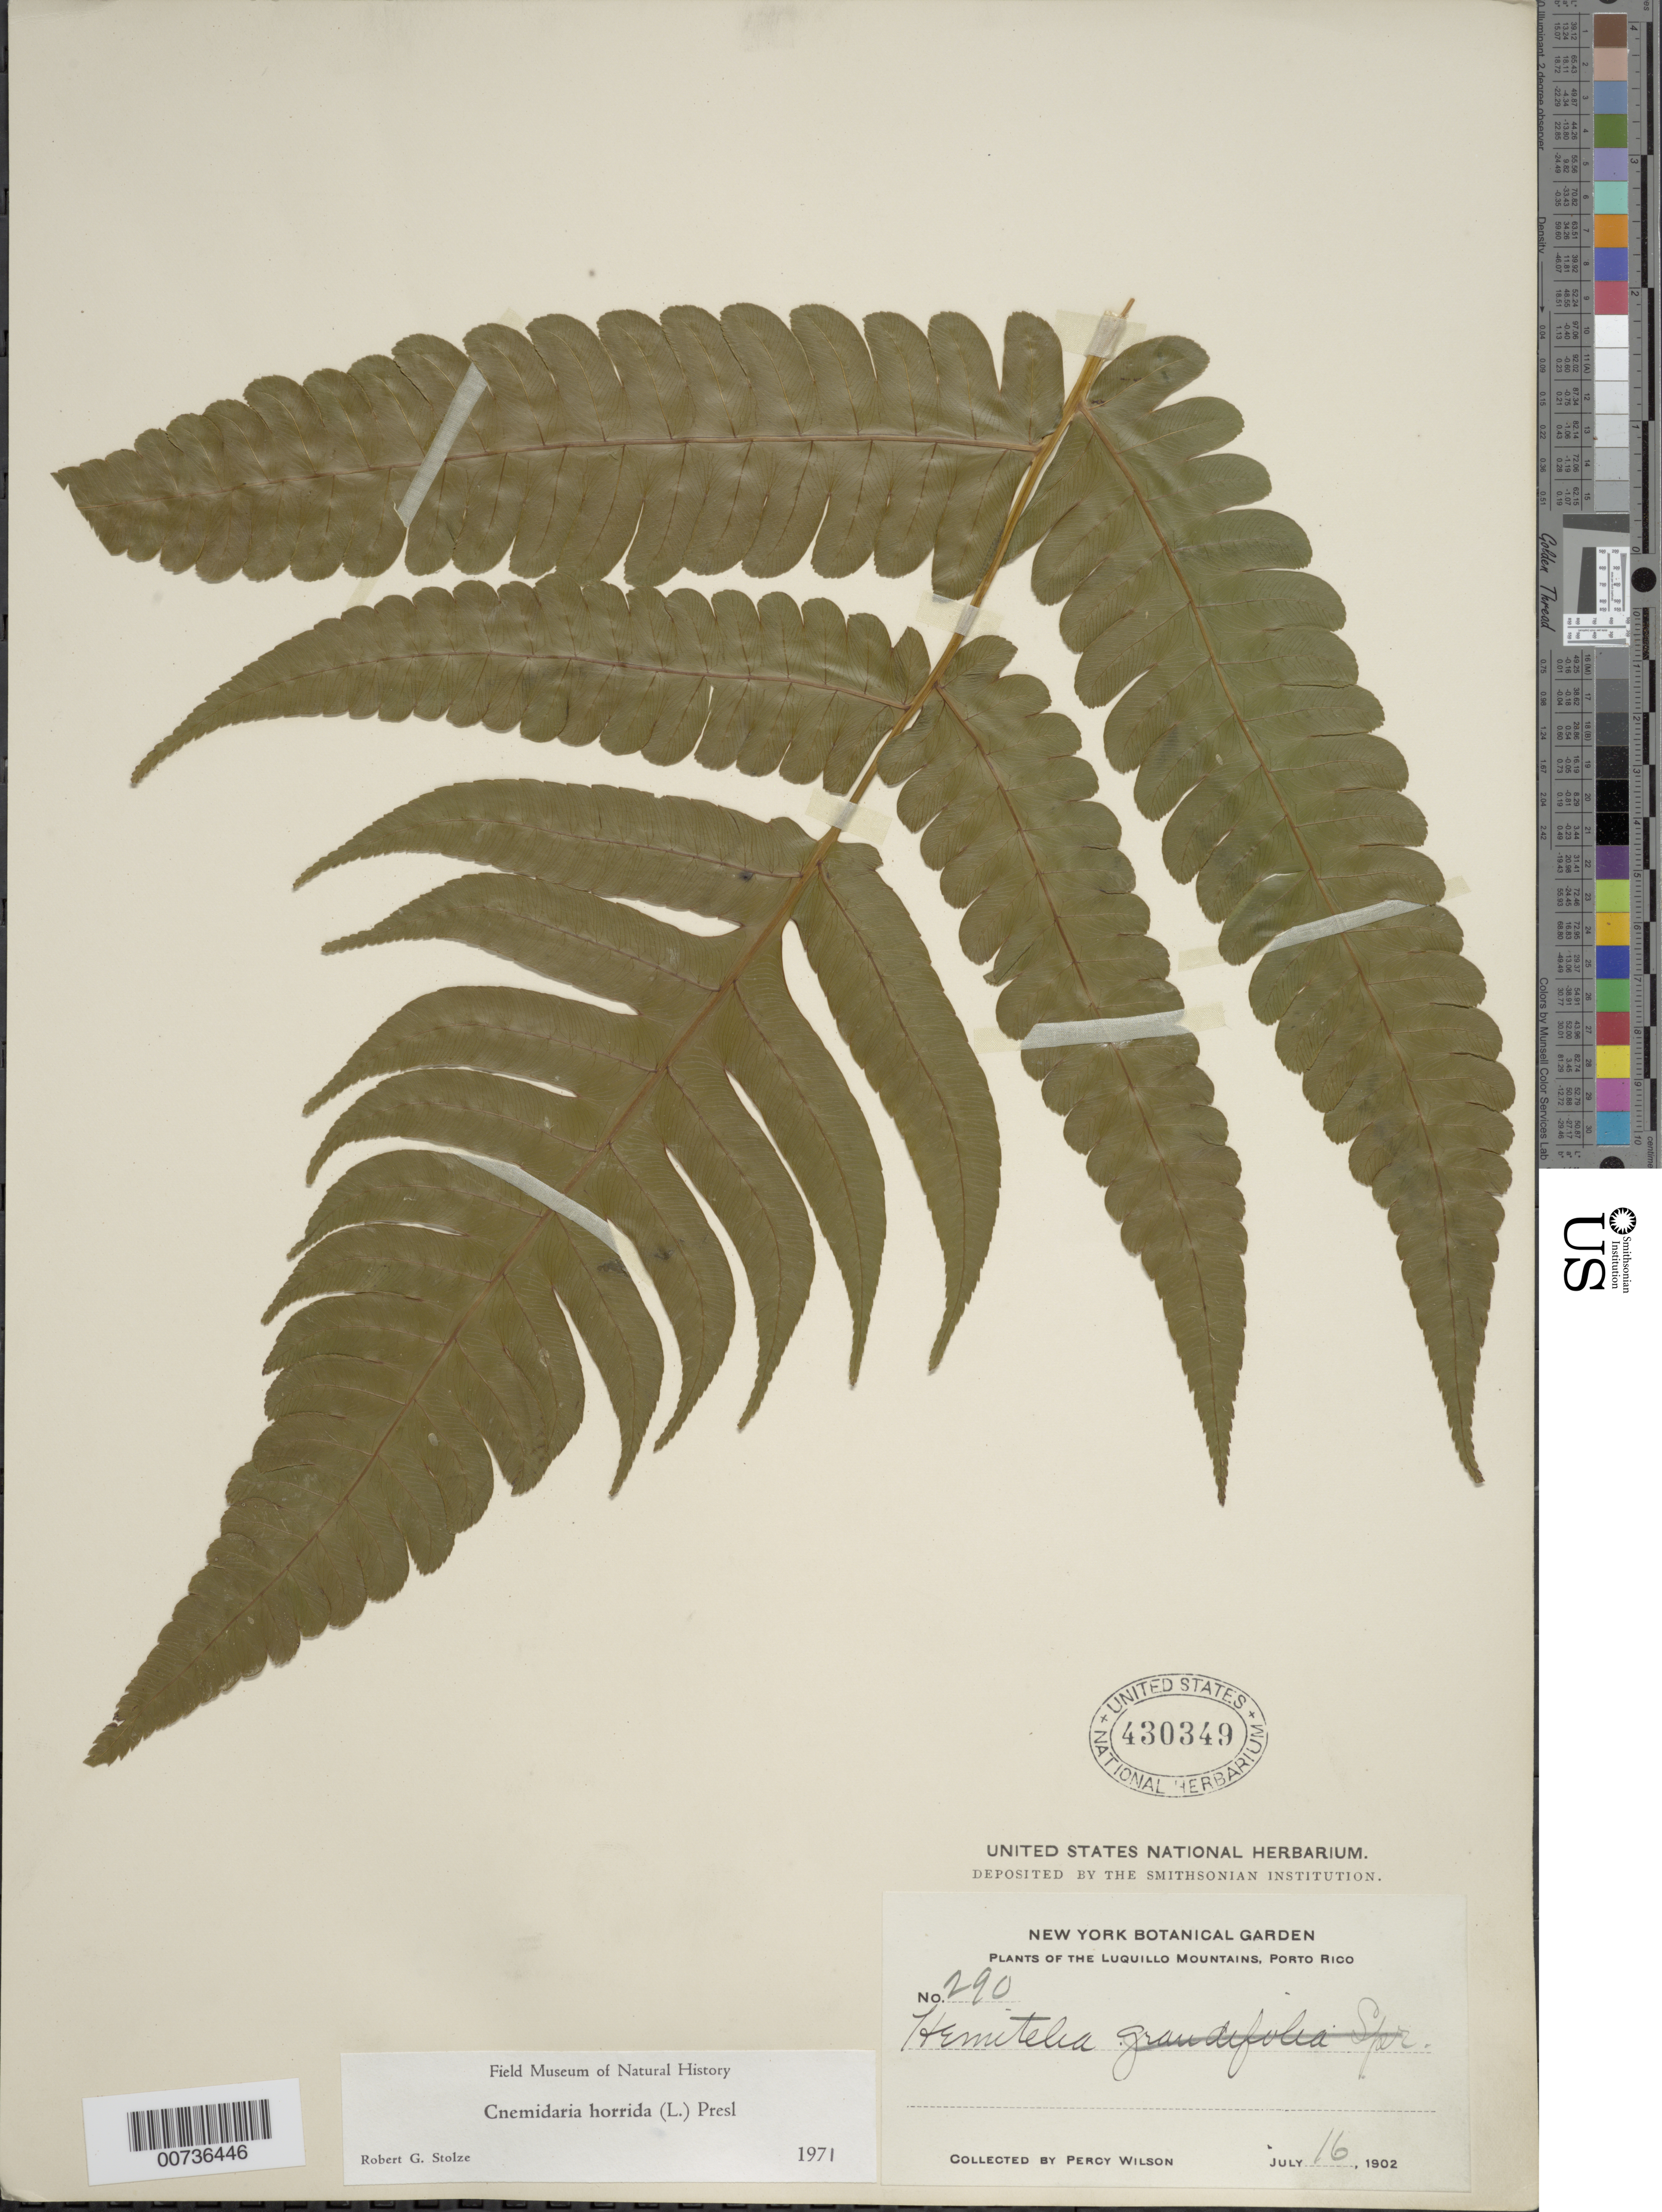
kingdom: Plantae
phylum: Tracheophyta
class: Polypodiopsida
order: Cyatheales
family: Cyatheaceae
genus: Cyathea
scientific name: Cyathea horrida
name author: (L.) Sm.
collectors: P. Wilson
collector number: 290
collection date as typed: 16 Jul 1902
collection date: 1902-07-16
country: Puerto Rico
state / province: Luquillo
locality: Luquillo Mountains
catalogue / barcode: US 430349